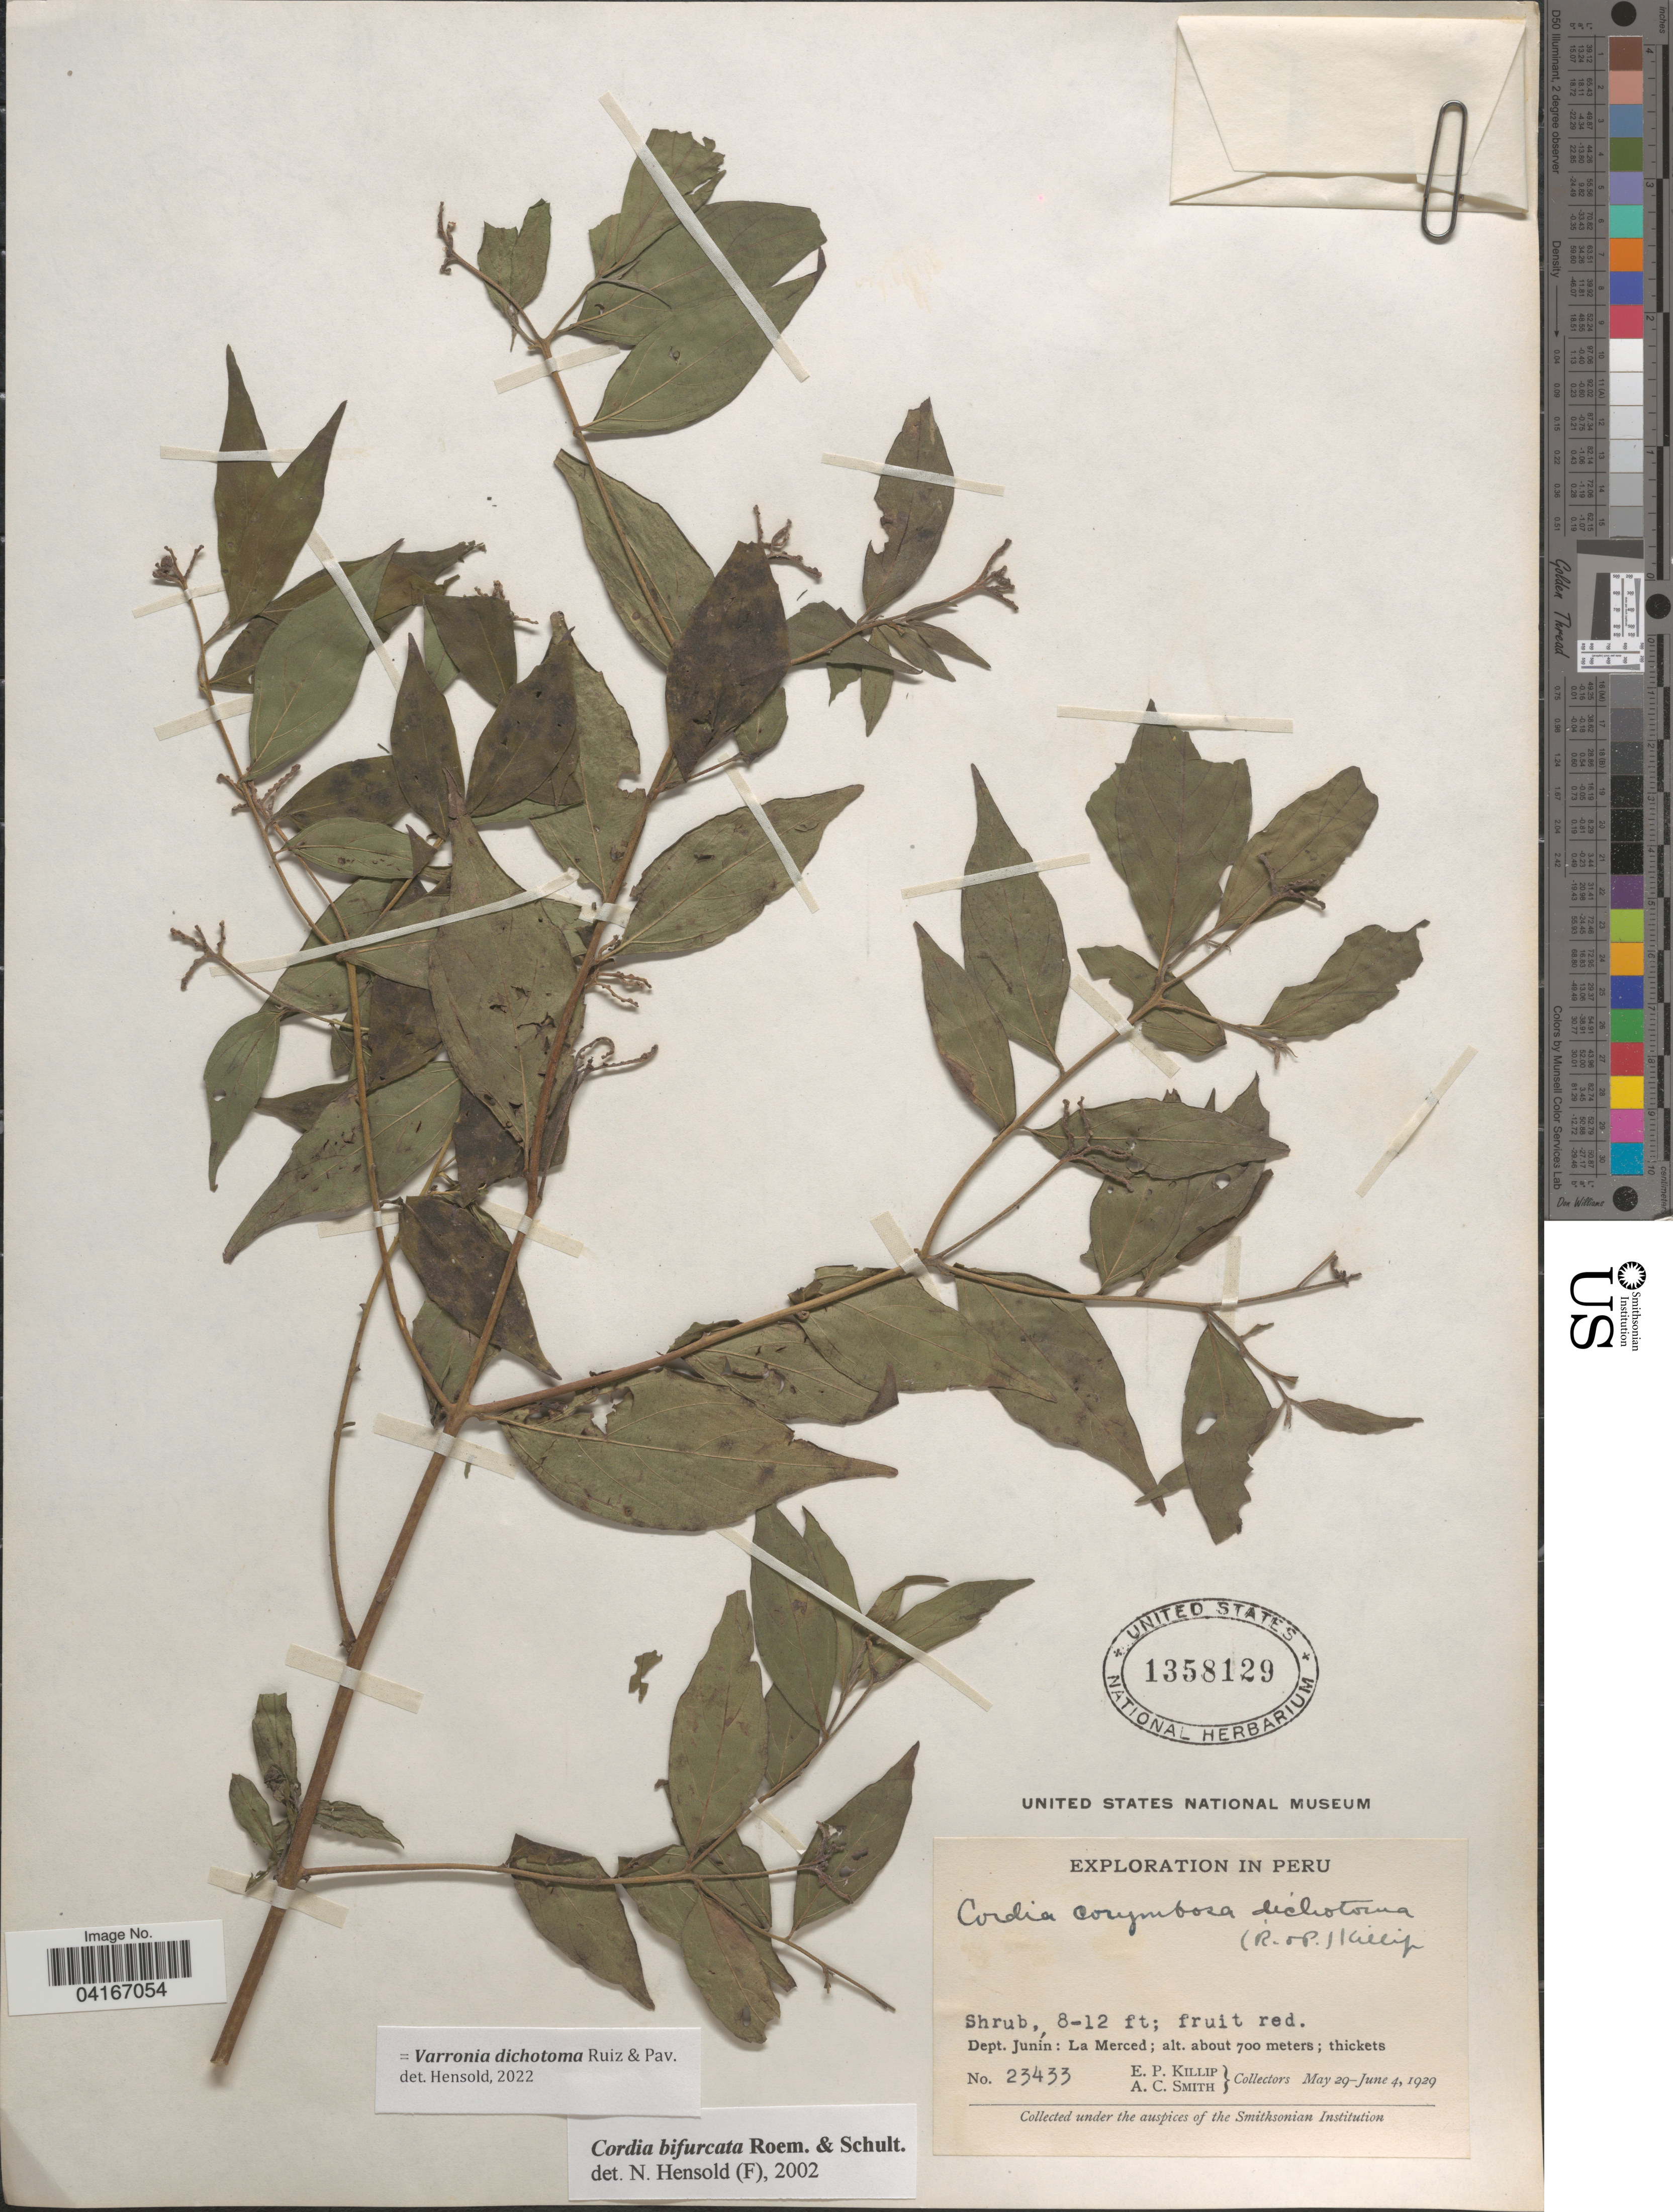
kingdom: Plantae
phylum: Tracheophyta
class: Magnoliopsida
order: Boraginales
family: Cordiaceae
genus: Varronia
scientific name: Varronia dichotoma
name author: Ruiz & Pav.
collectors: E. P. Killip & A. C. Smith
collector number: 23433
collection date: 1929-05-29/1929-06-04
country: Peru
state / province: Junín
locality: Exploration in Peru. Dept. Junín: La Merced.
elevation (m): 700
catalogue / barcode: US 1358129